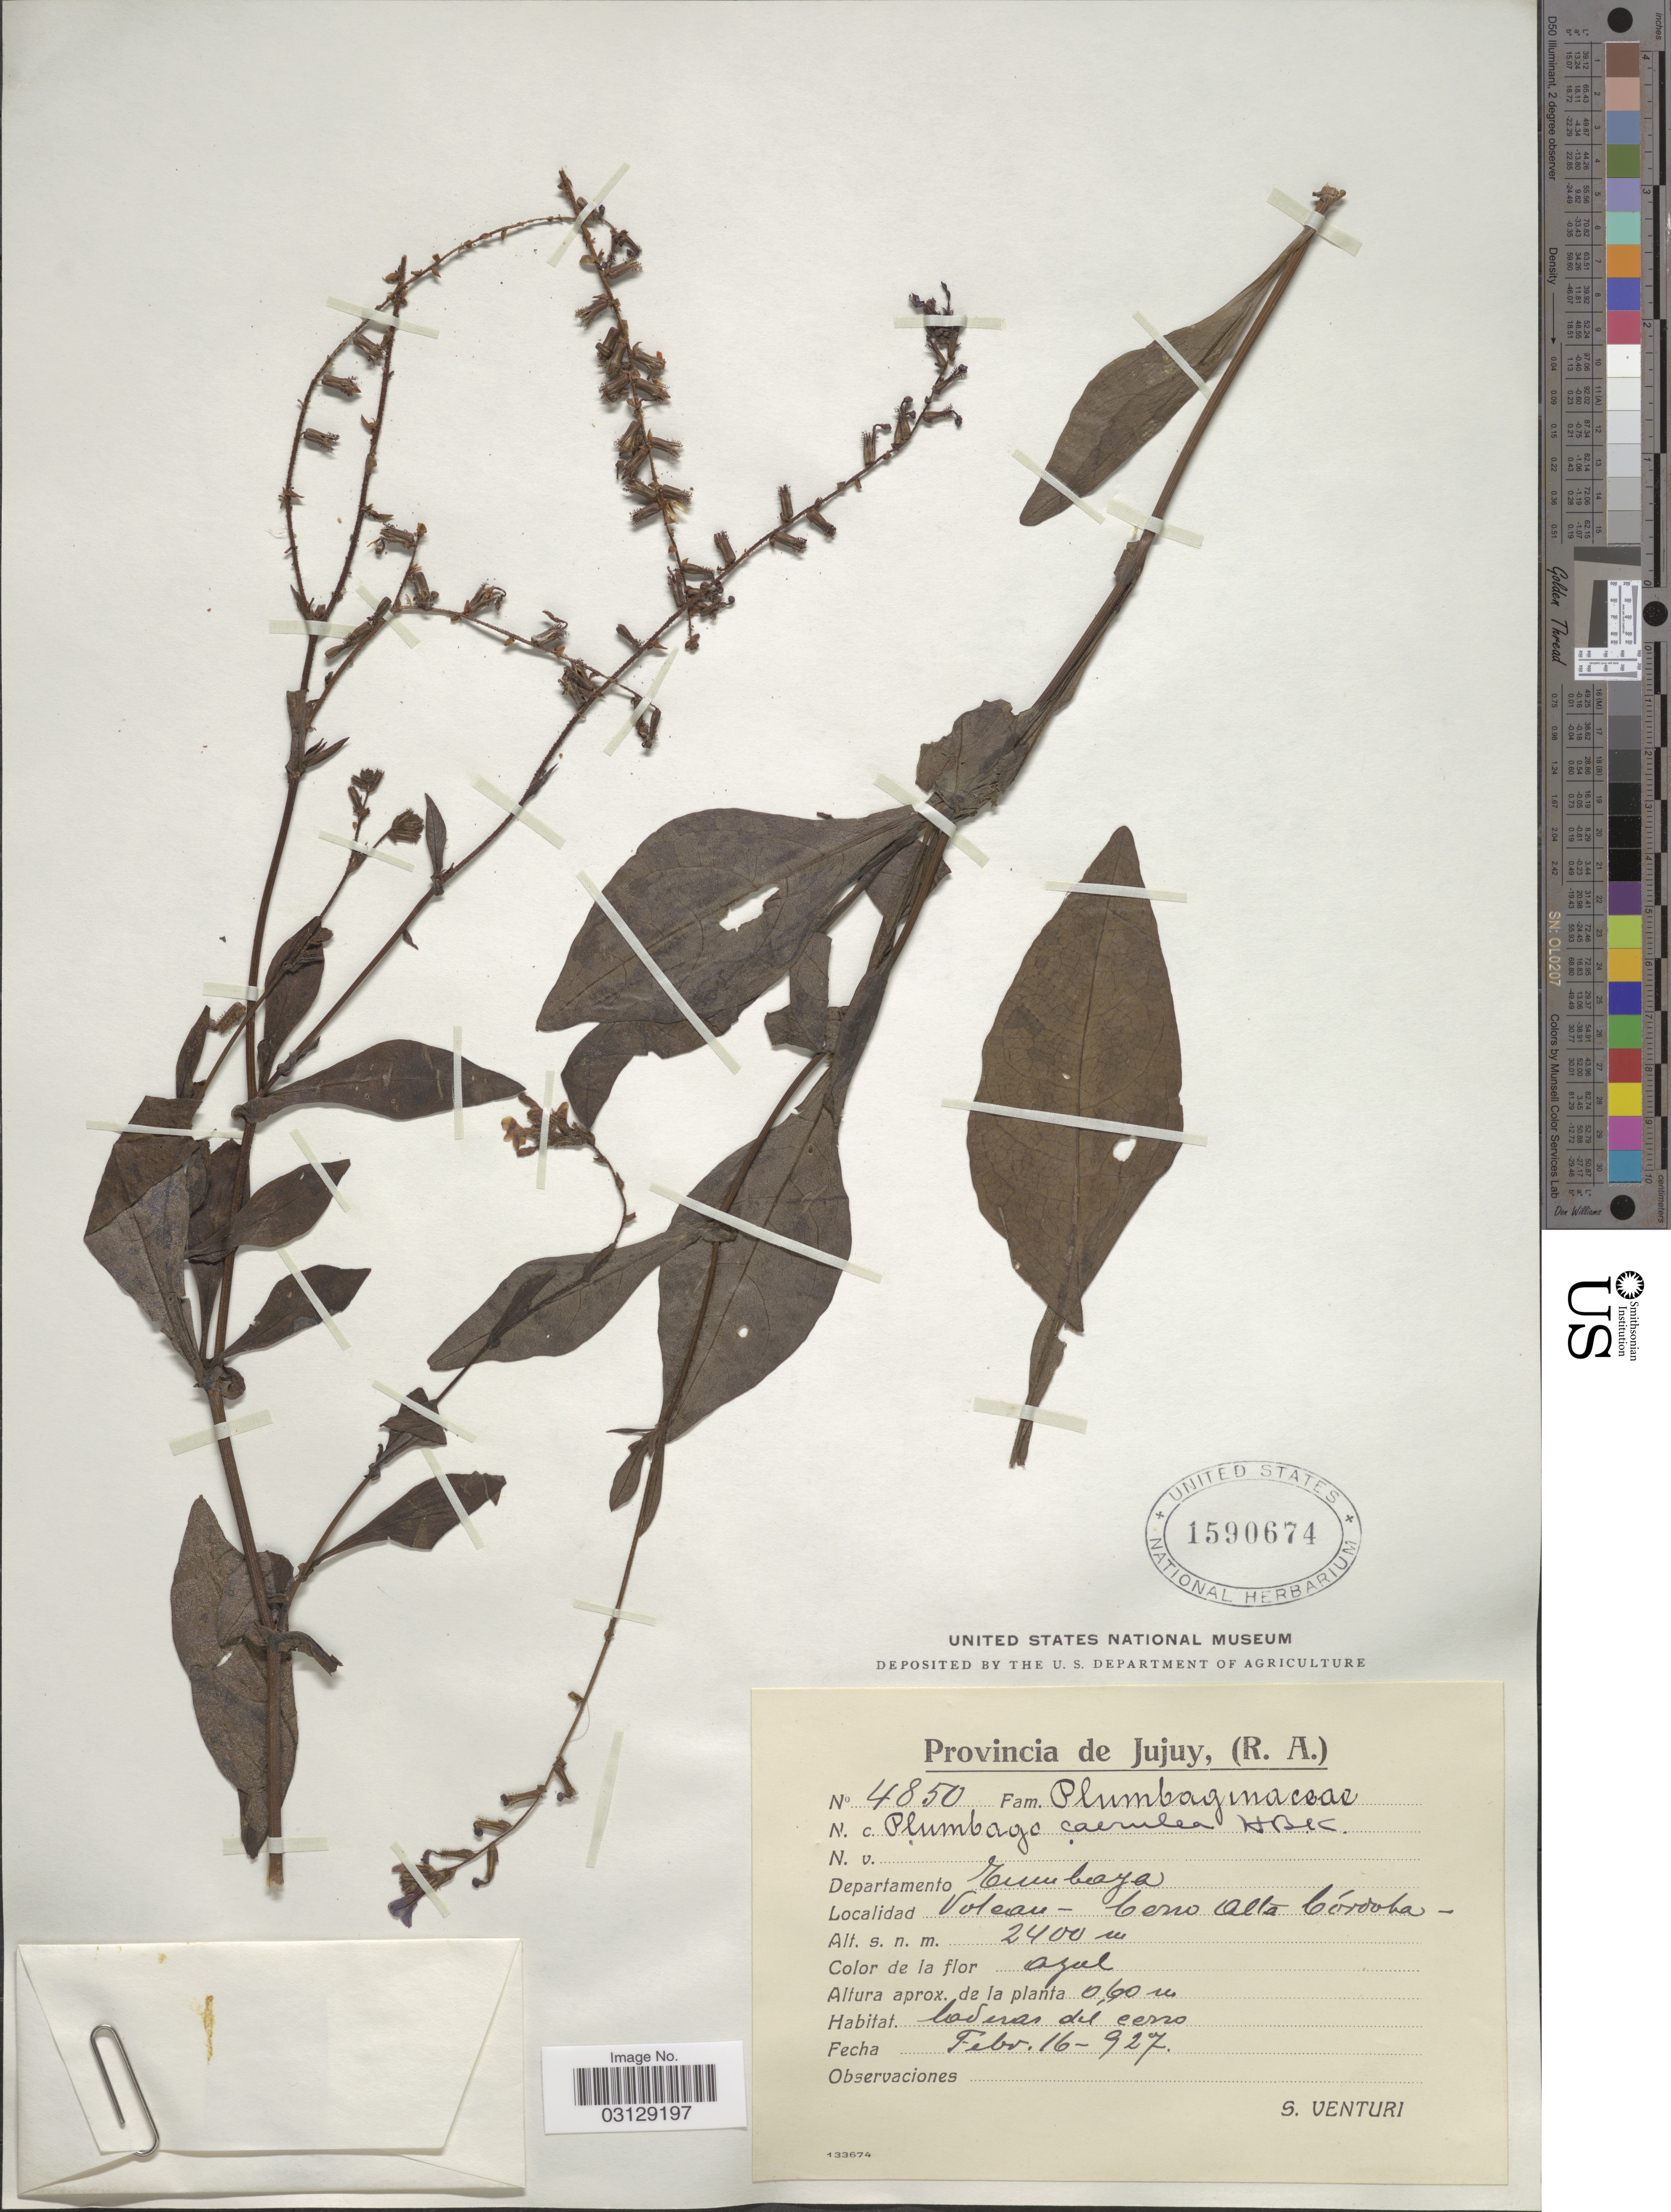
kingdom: Plantae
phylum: Tracheophyta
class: Magnoliopsida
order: Caryophyllales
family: Plumbaginaceae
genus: Plumbago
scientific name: Plumbago coerulea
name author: Auct.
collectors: S. Venturi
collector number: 4850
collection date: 1927-02-16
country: Argentina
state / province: Jujuy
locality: Departamento Tumbaya. Volcan-Cerro Alta Córdoba.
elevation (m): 2400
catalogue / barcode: US 1590674